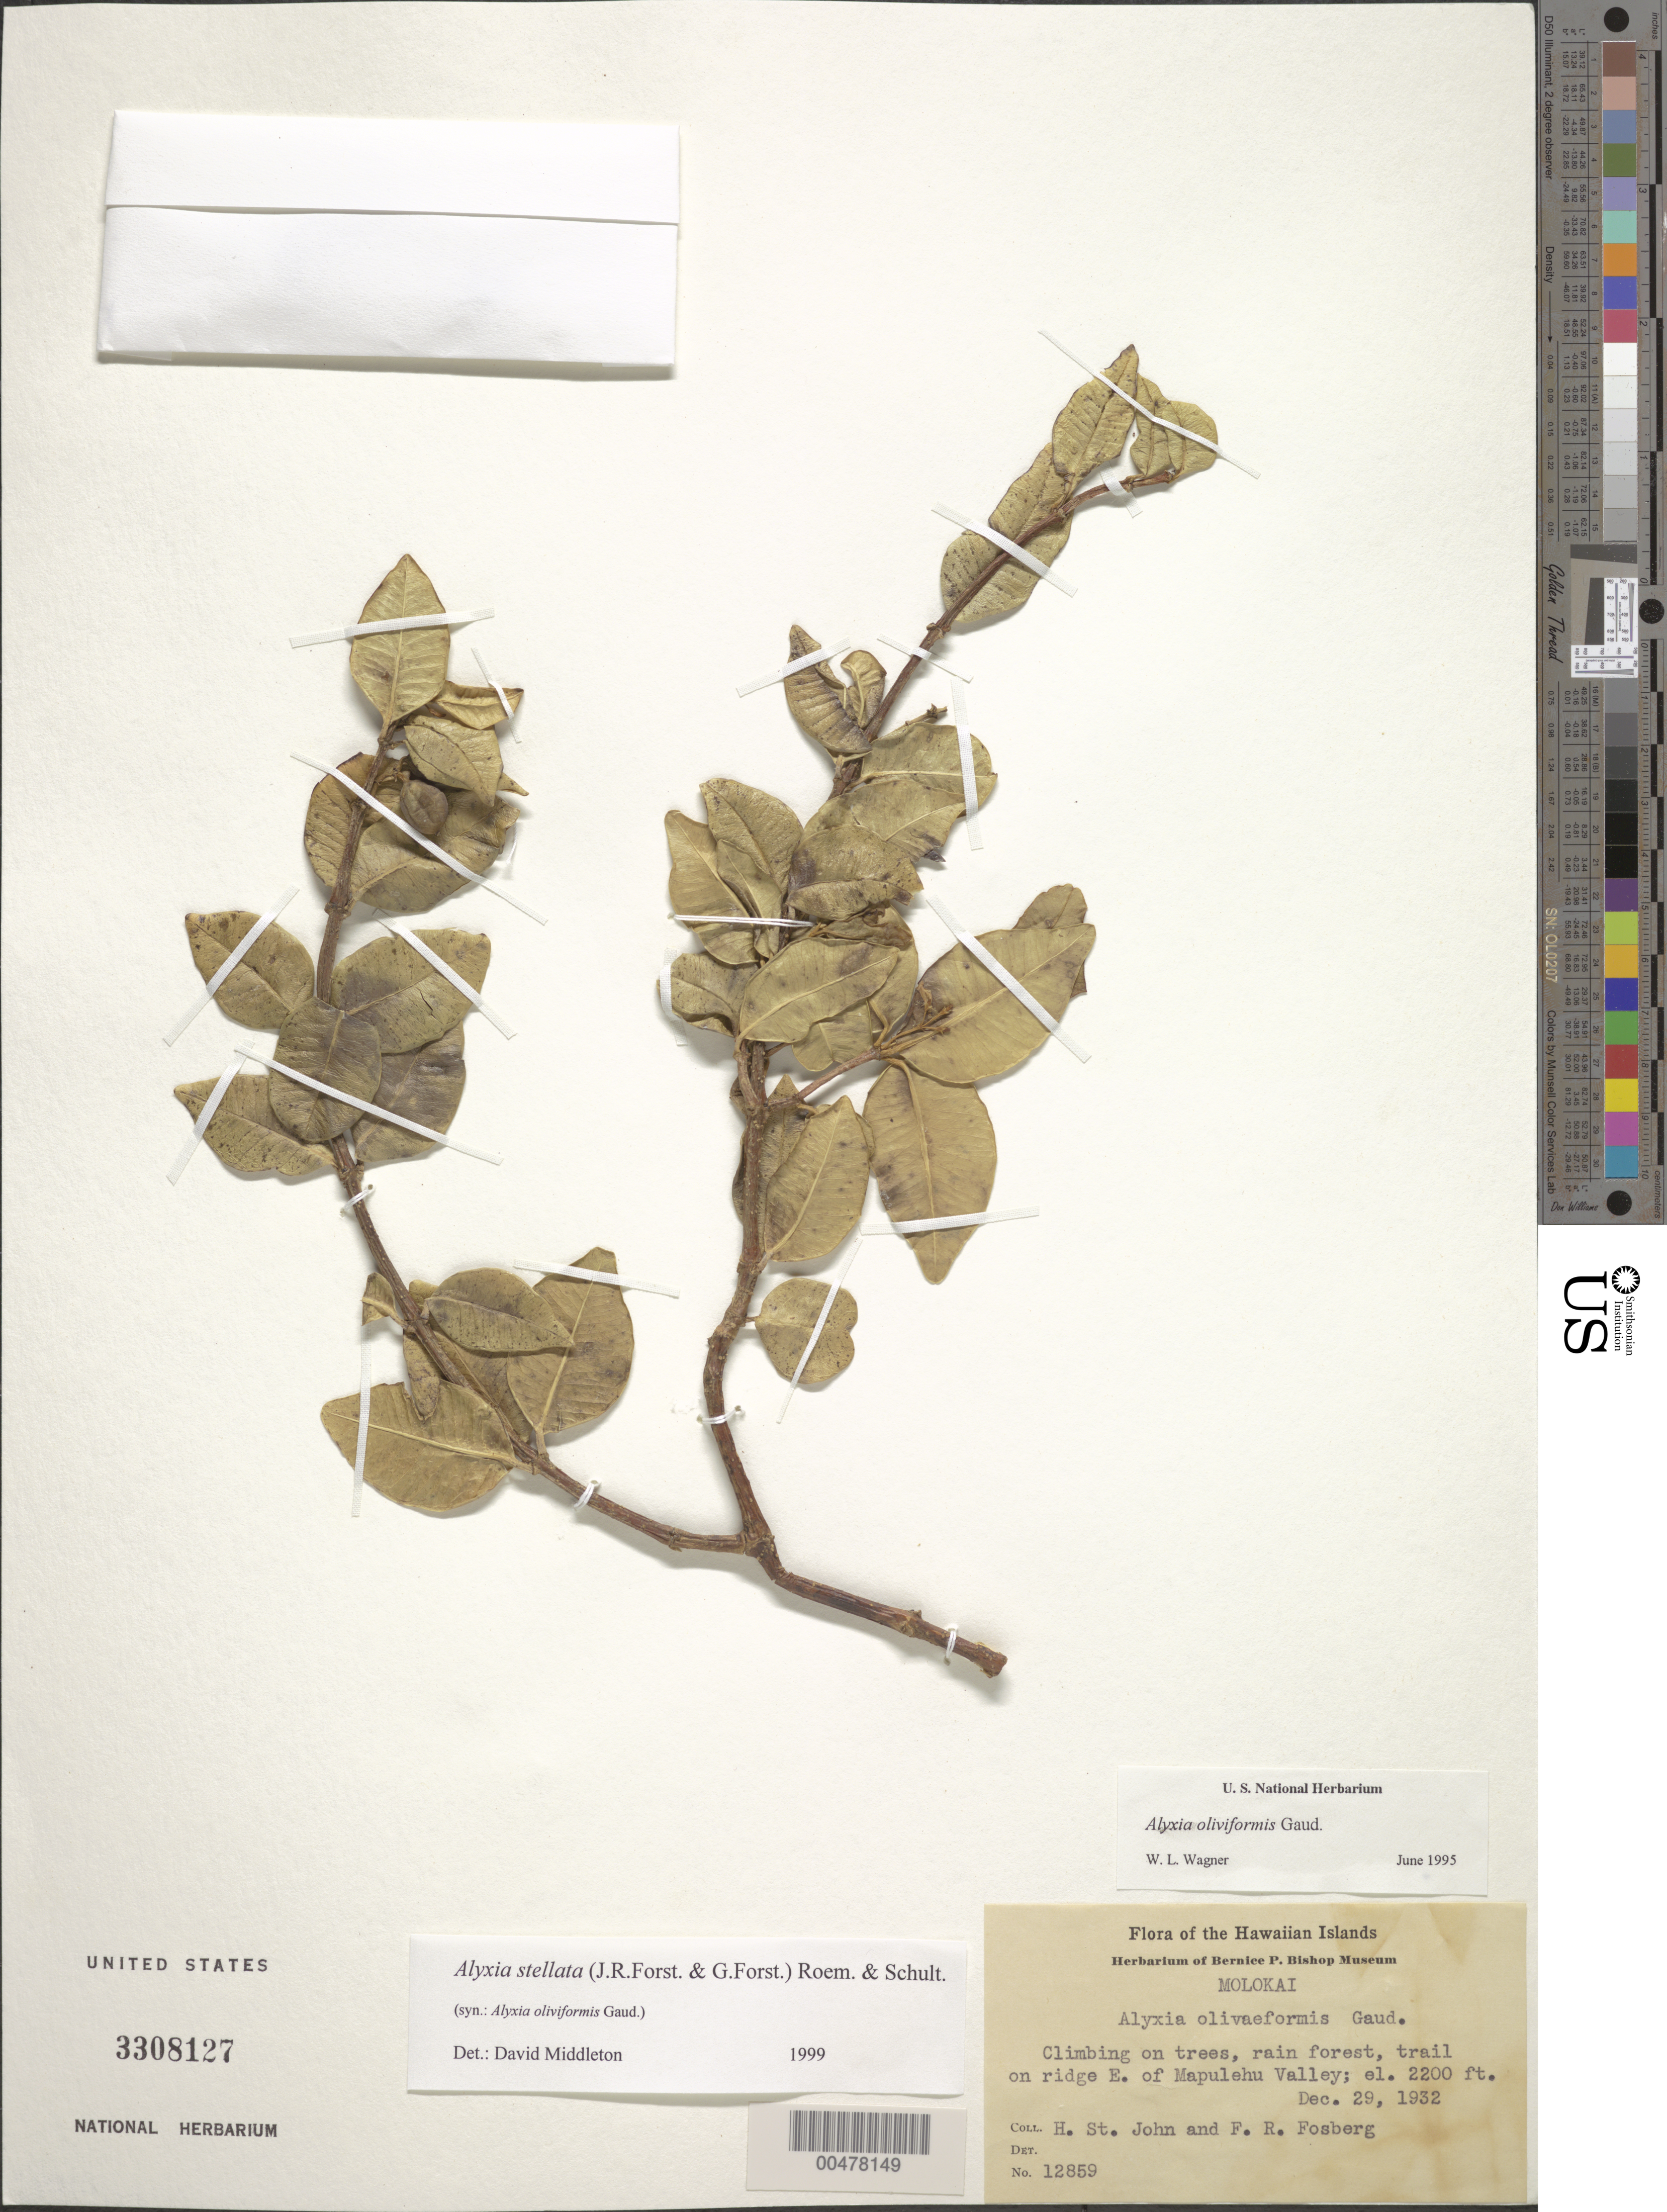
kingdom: Plantae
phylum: Tracheophyta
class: Magnoliopsida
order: Gentianales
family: Apocynaceae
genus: Alyxia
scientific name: Alyxia stellata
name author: (J.R. Forst. & G. Forst.) Roem. & Schult.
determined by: Middleton, D. J.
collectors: H. St. John & F. R. Fosberg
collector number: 12859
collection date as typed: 29 Dec 1932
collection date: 1932-12-29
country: United States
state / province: Hawaii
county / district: Maui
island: Moloka'i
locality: Ridge E of Mapulehu Valley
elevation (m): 671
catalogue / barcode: US 3308127